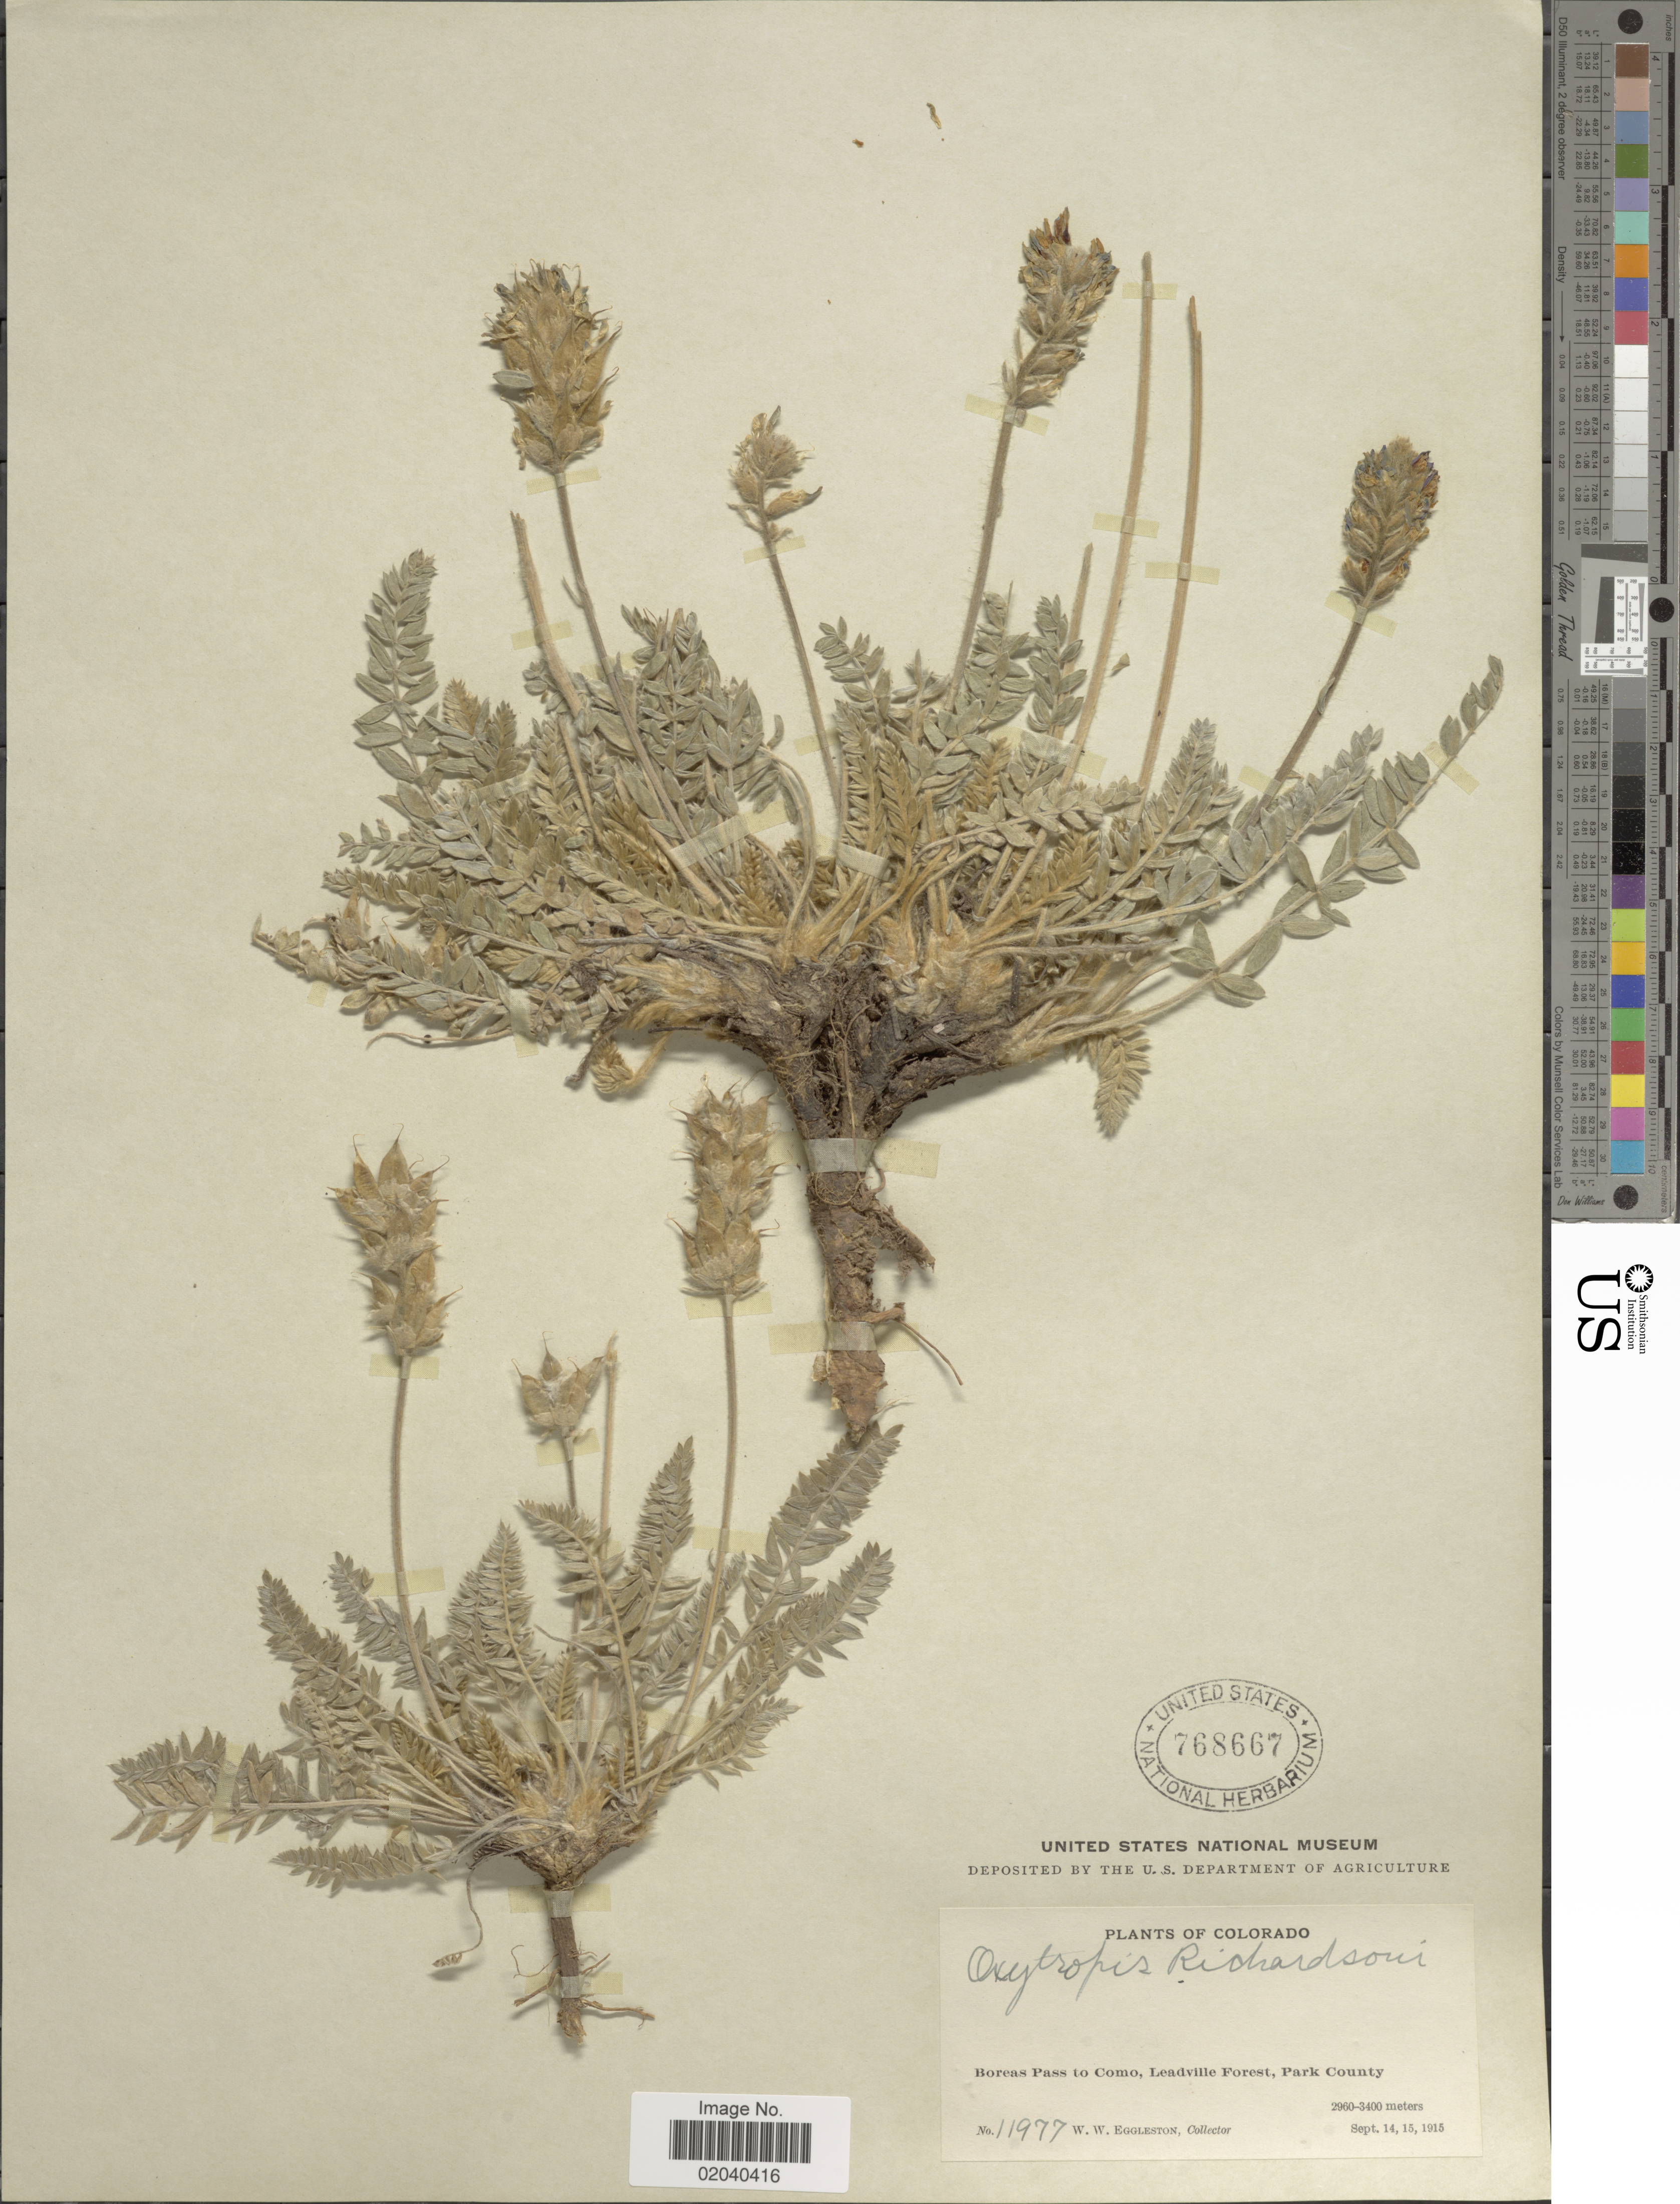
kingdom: Plantae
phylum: Tracheophyta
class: Magnoliopsida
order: Fabales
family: Fabaceae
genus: Oxytropis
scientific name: Oxytropis splendens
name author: Douglas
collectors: W. W. Eggleston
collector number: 11977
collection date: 1915-09-14/1915-09-15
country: United States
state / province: Colorado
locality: Boreas Pass to Como, Leadville Forest, Park County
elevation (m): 2960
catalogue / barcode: US 768667